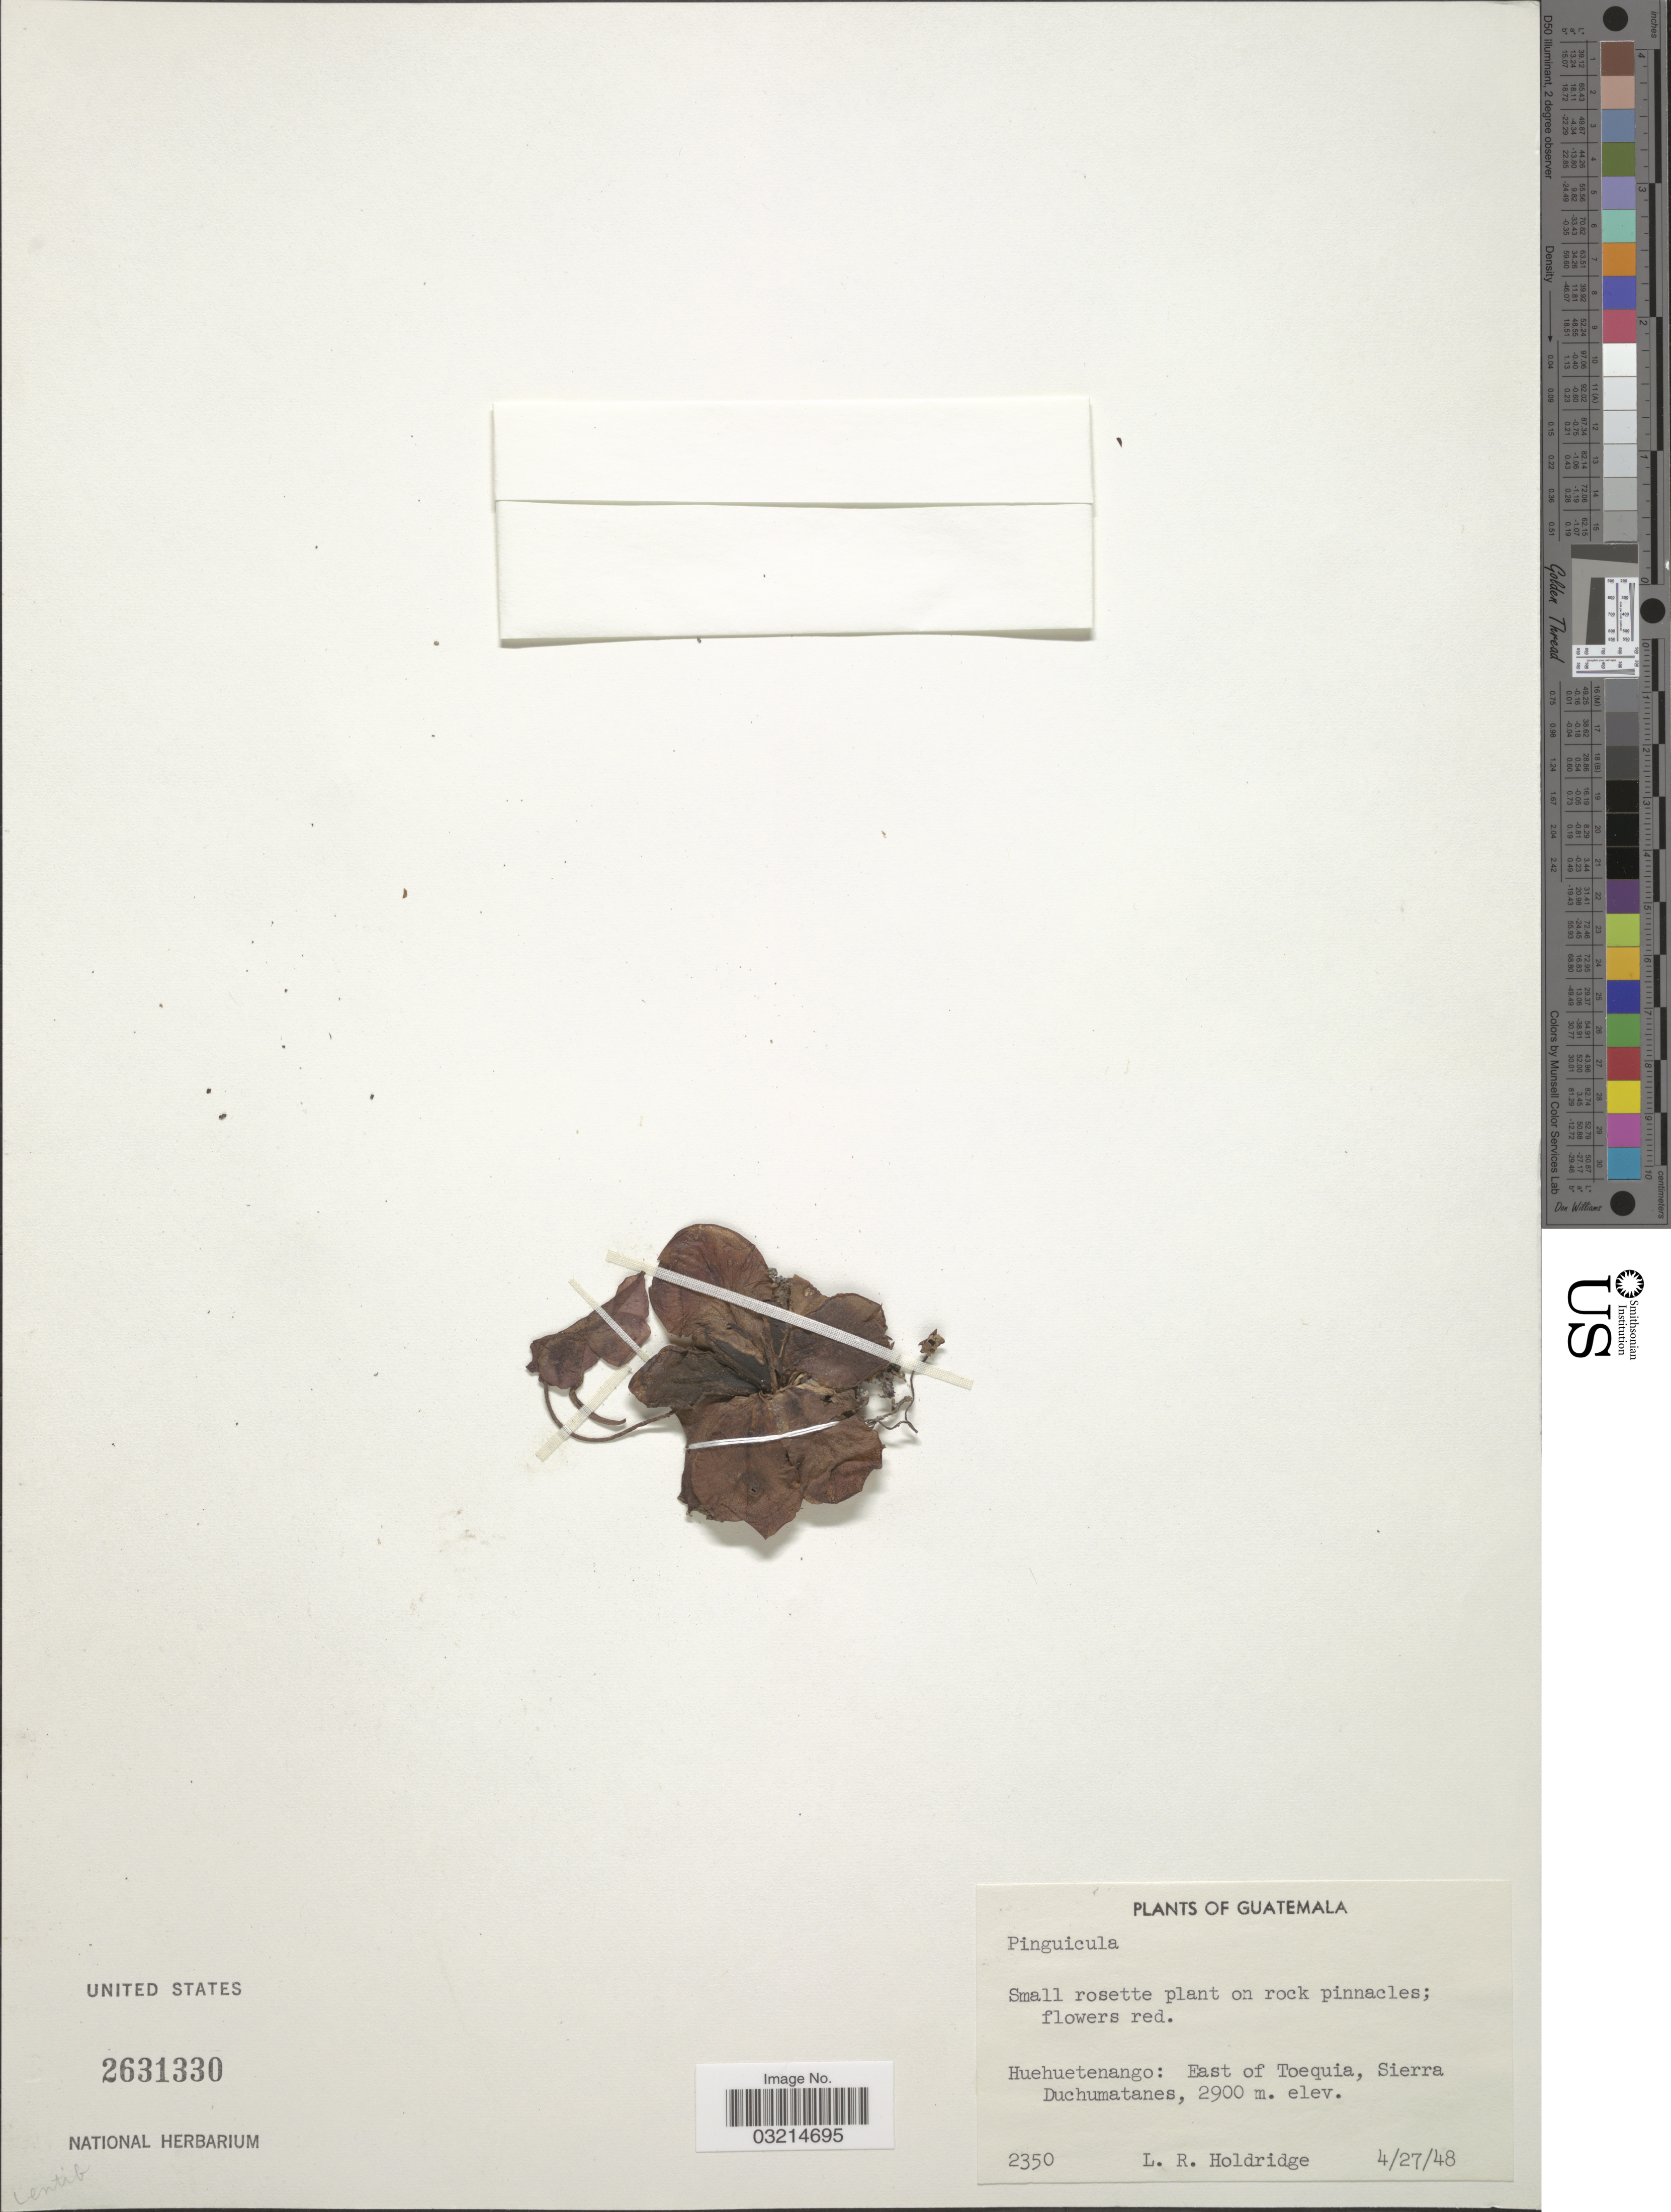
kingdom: Plantae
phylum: Tracheophyta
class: Magnoliopsida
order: Lamiales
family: Lentibulariaceae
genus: Pinguicula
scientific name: Pinguicula sp.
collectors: L. Holdridge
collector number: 2350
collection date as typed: Transcribed d/m/y: 27/4/48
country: Guatemala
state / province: Huehuetenango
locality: East of Toequia, Sierra Duchumatanes.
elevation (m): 2900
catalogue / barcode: US 2631330